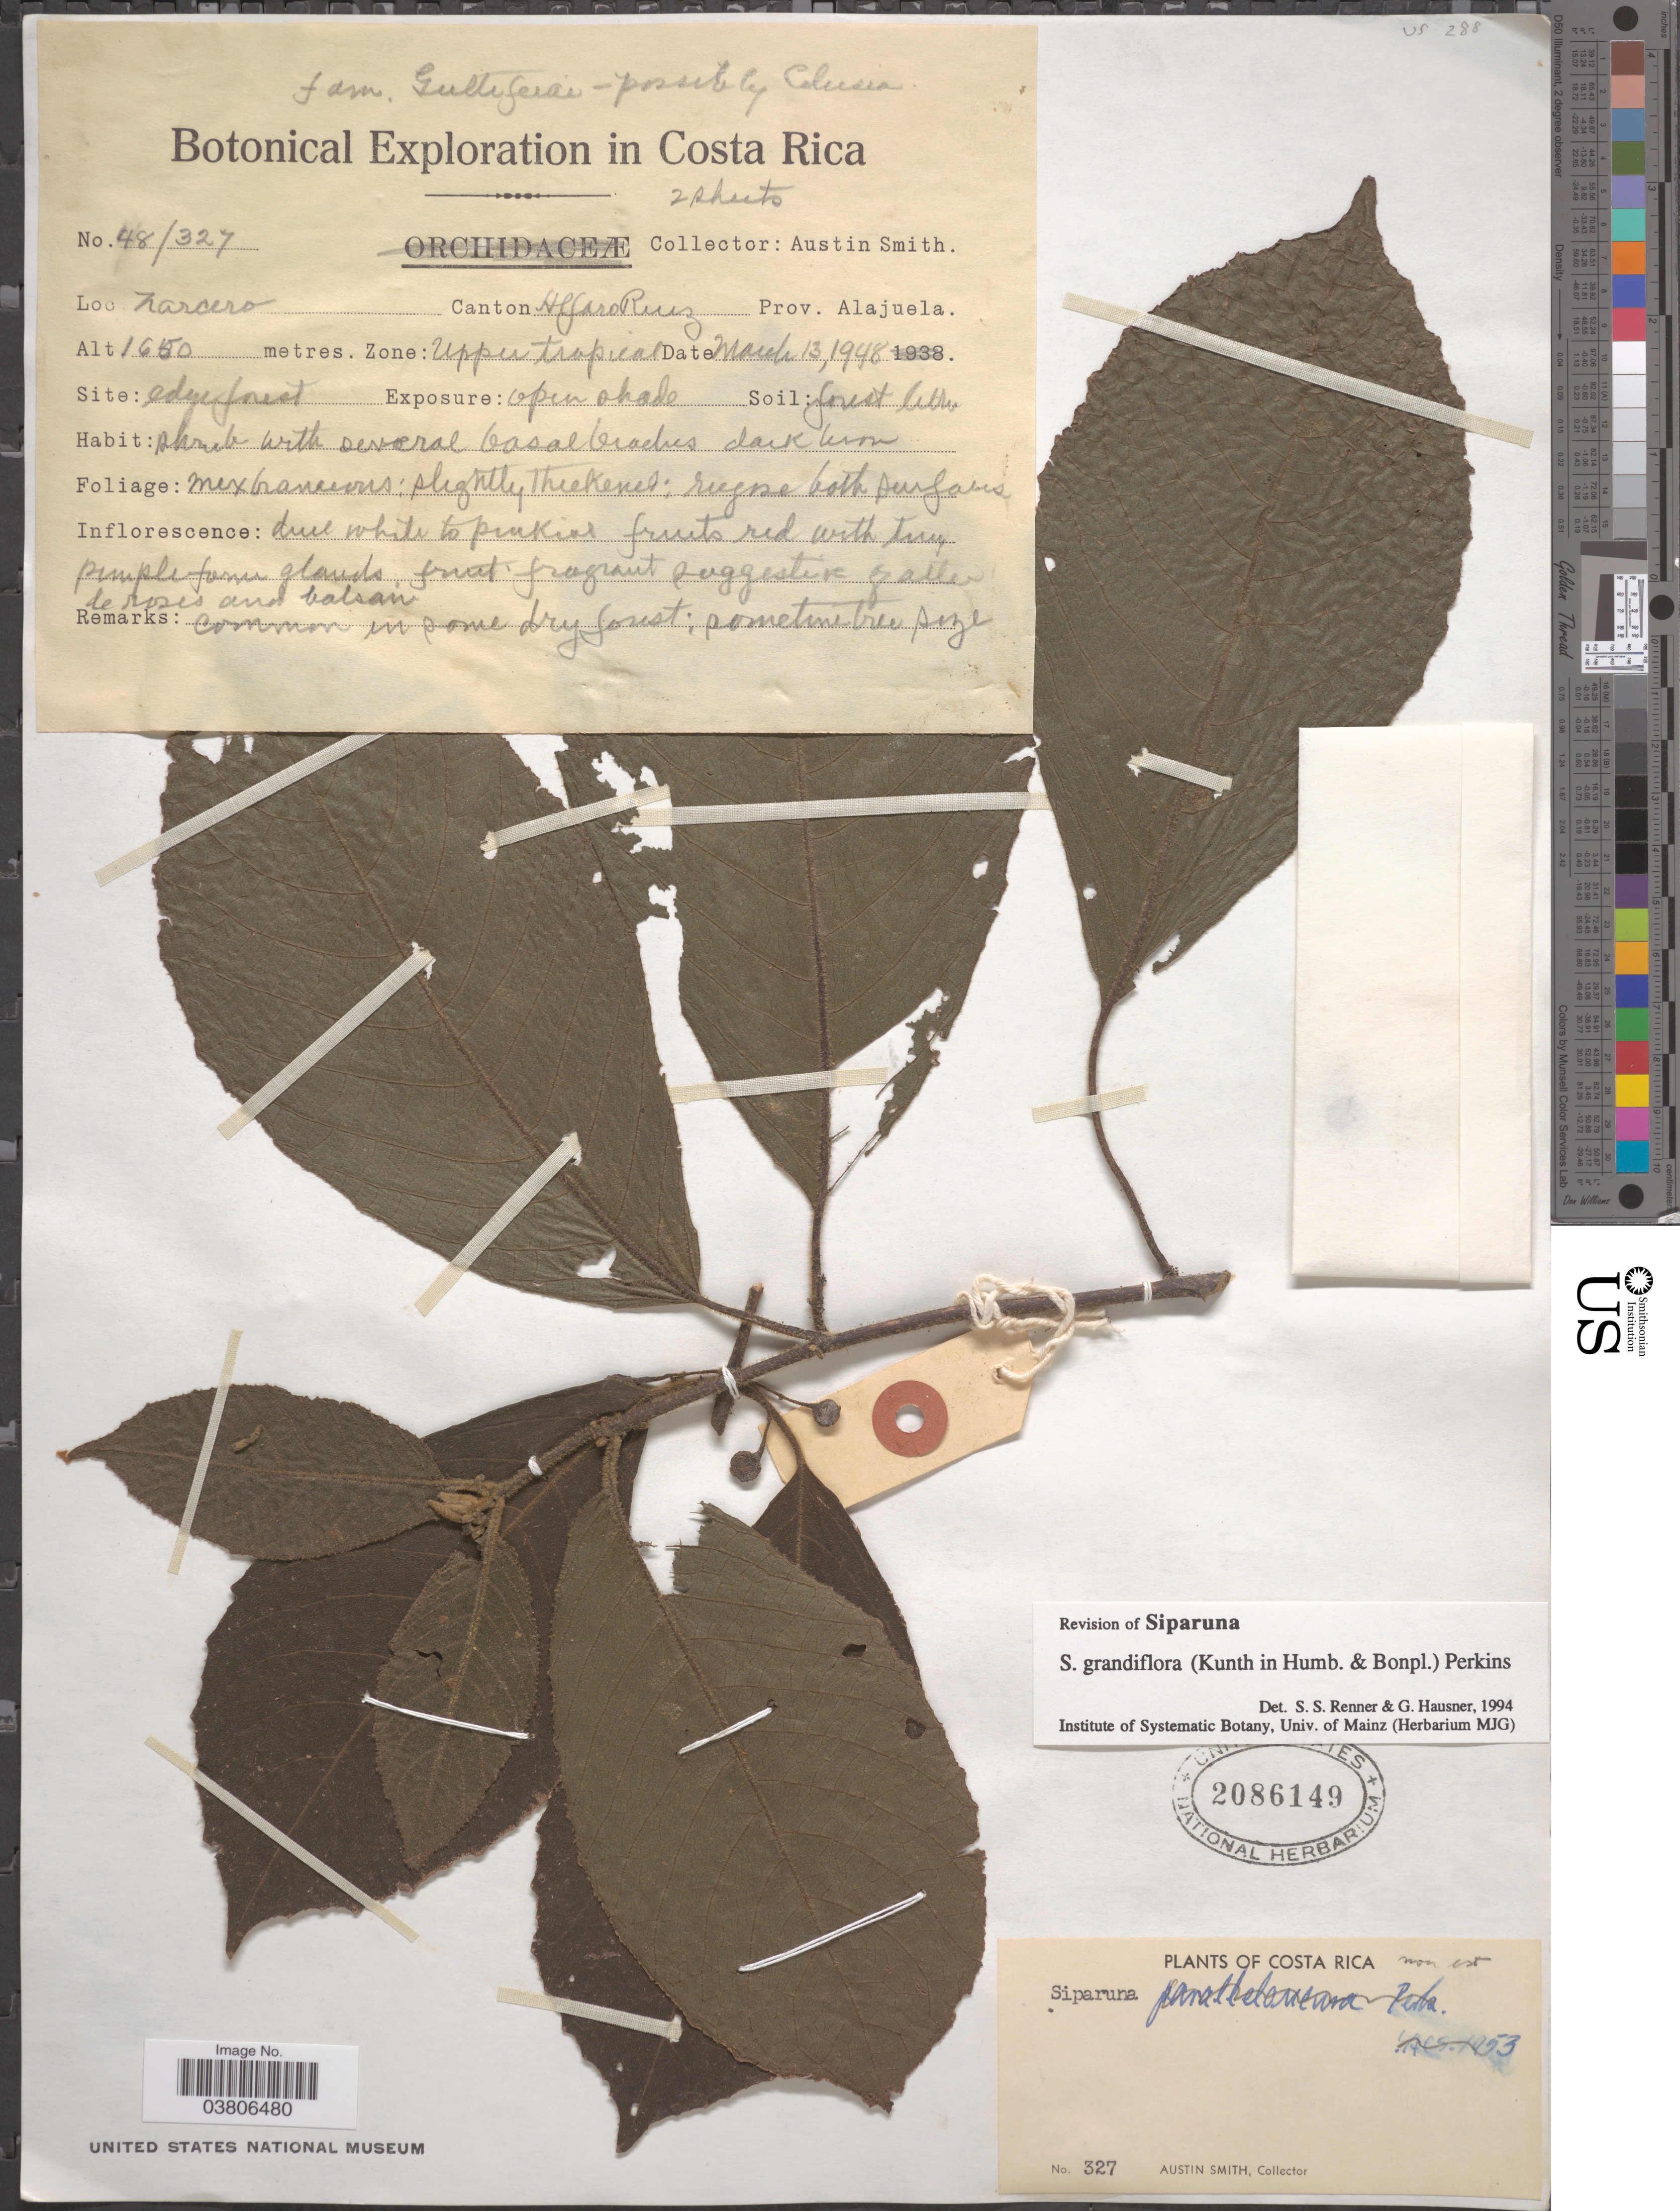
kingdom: Plantae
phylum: Tracheophyta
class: Magnoliopsida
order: Laurales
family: Siparunaceae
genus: Siparuna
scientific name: Siparuna grandiflora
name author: (Kunth) A. DC.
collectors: Aust P. Smith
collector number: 48/327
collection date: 1948-03-13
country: Costa Rica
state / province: Alajuela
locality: Zarcero. Canton Alfaro Ruiz. Zone: Upper tropical.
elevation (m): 1650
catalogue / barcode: US 2086149